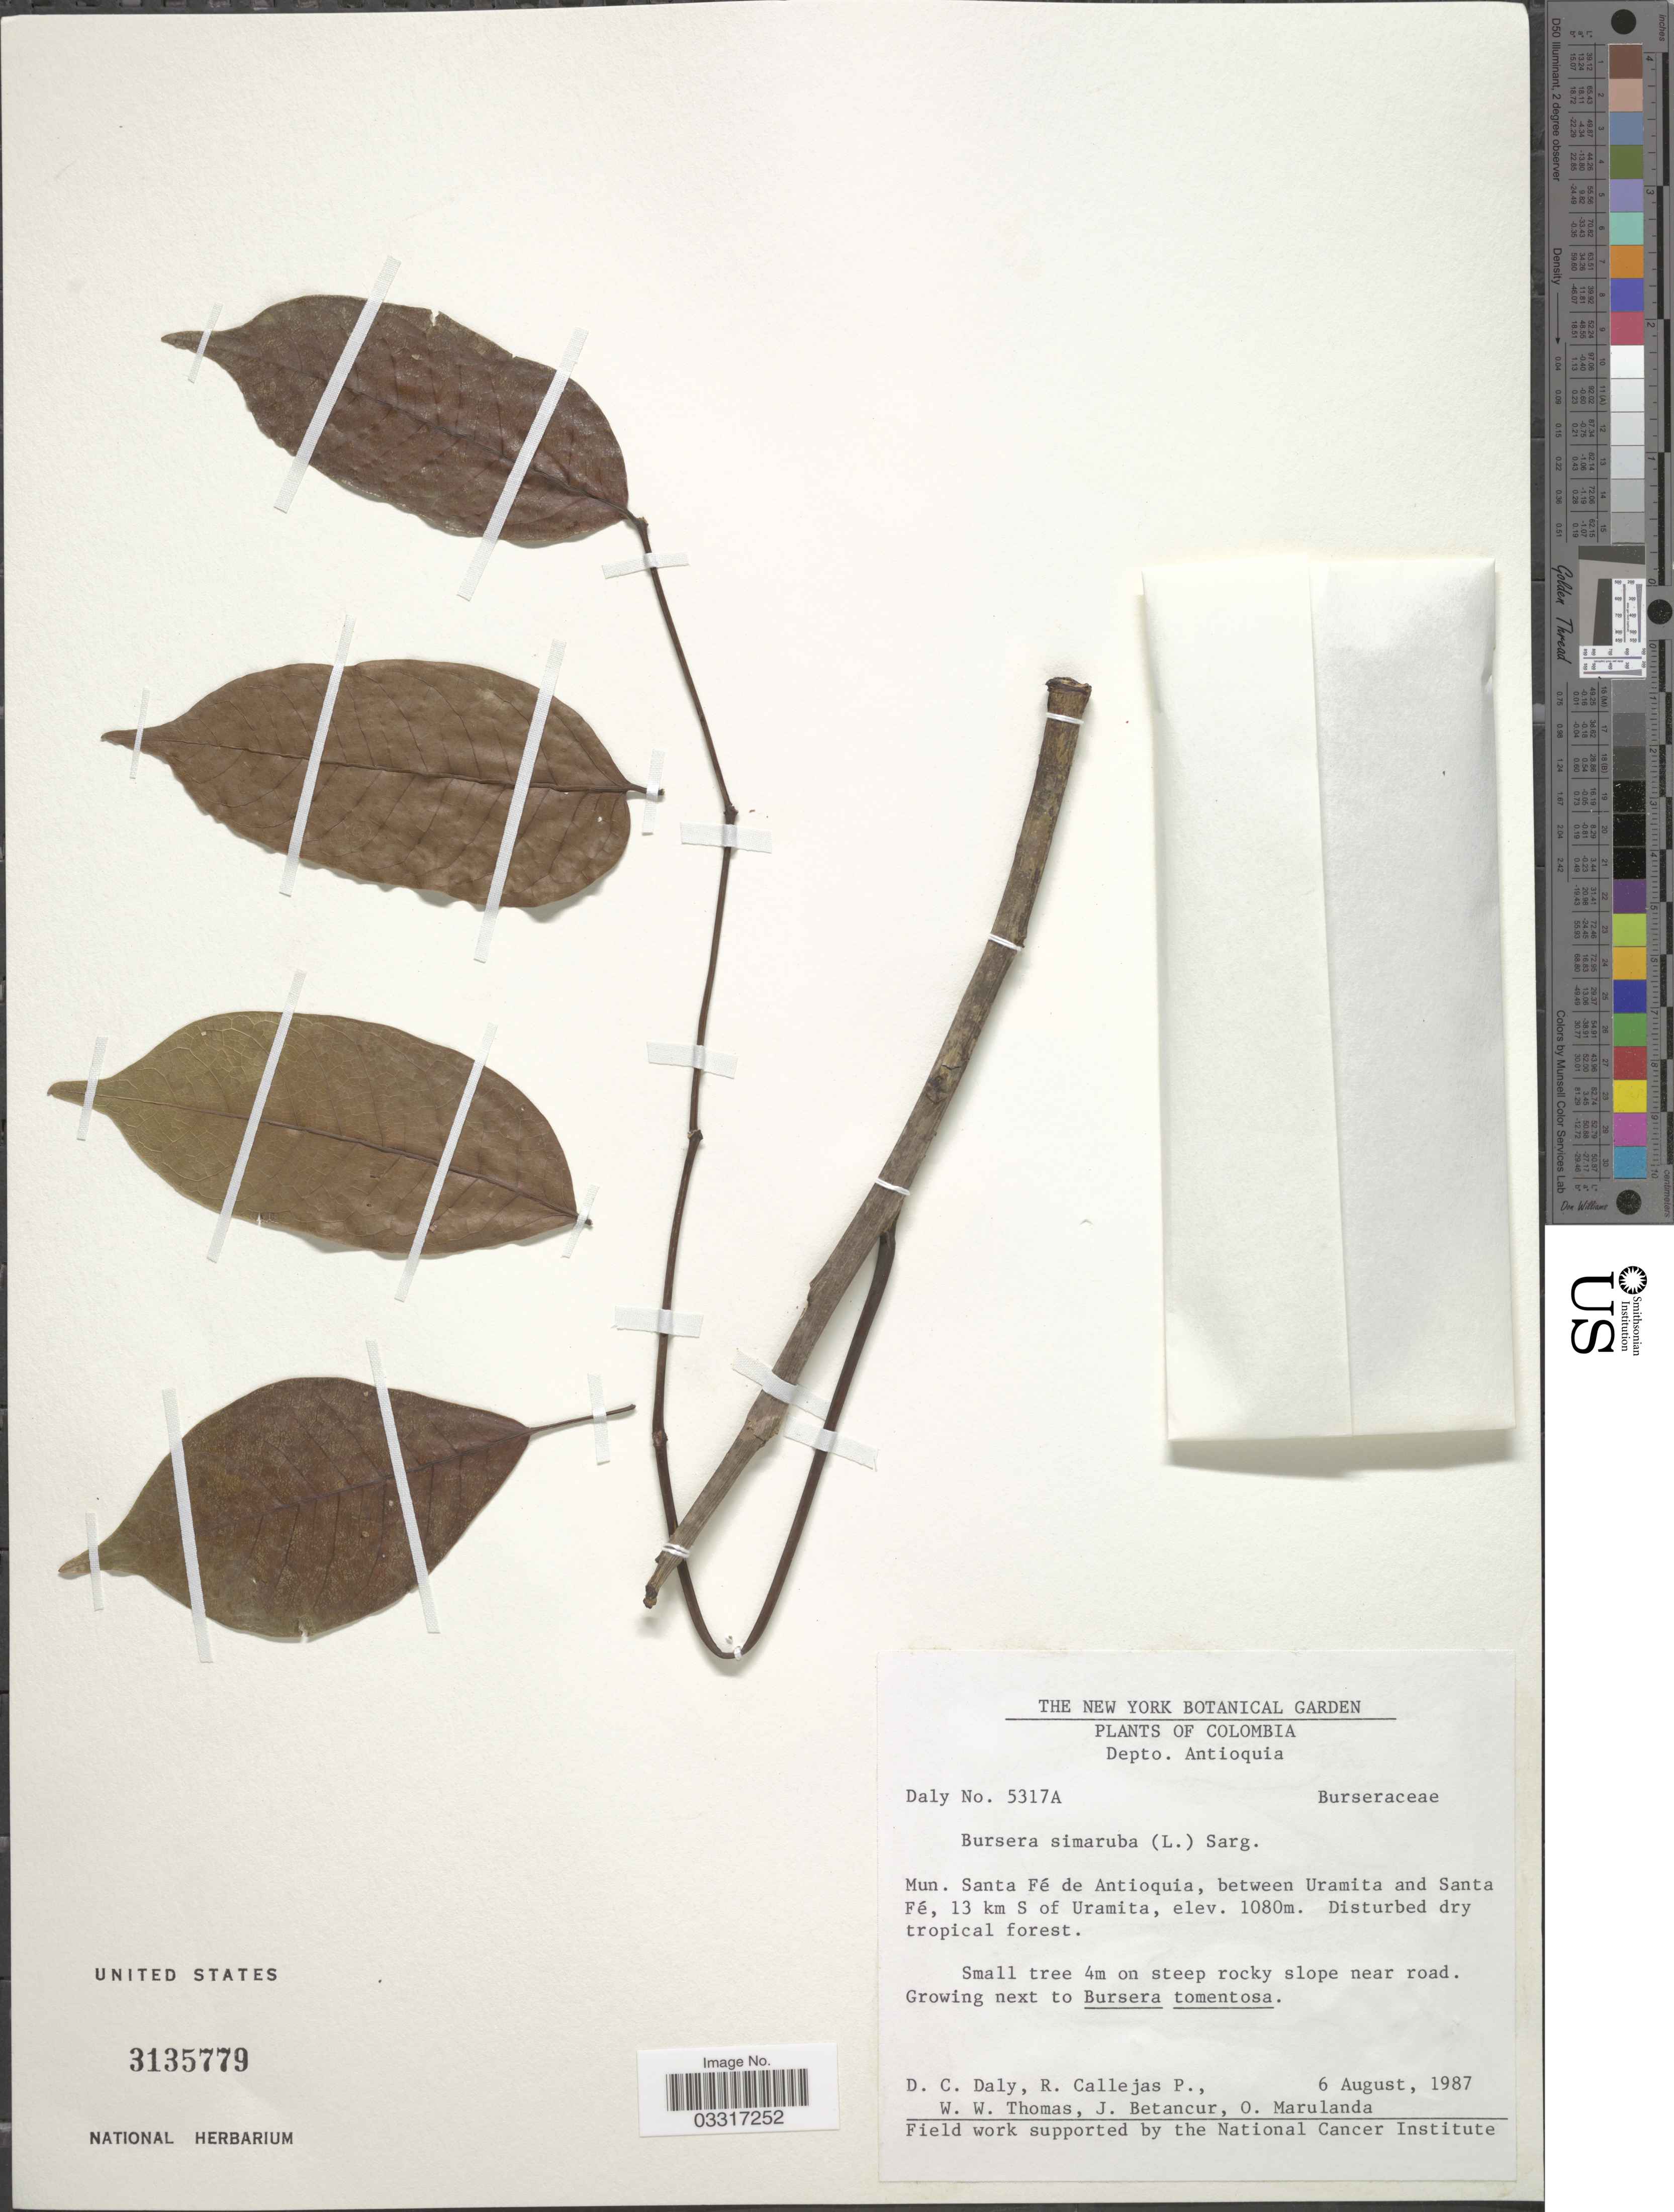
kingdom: Plantae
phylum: Tracheophyta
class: Magnoliopsida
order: Sapindales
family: Burseraceae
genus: Bursera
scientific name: Bursera simaruba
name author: (L.) Sarg.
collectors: D. C. Daly, R. Callejas, W. Thomas, J. Betancur & O. Marulanda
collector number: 5317A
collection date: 1987-08-06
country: Colombia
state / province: Antioquia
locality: Depto. Antioquia. Mun. Santa Fé de Antioquia, between Uramita and Santa Fé, 13 km S of Uramita.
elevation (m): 1080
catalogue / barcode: US 3135779